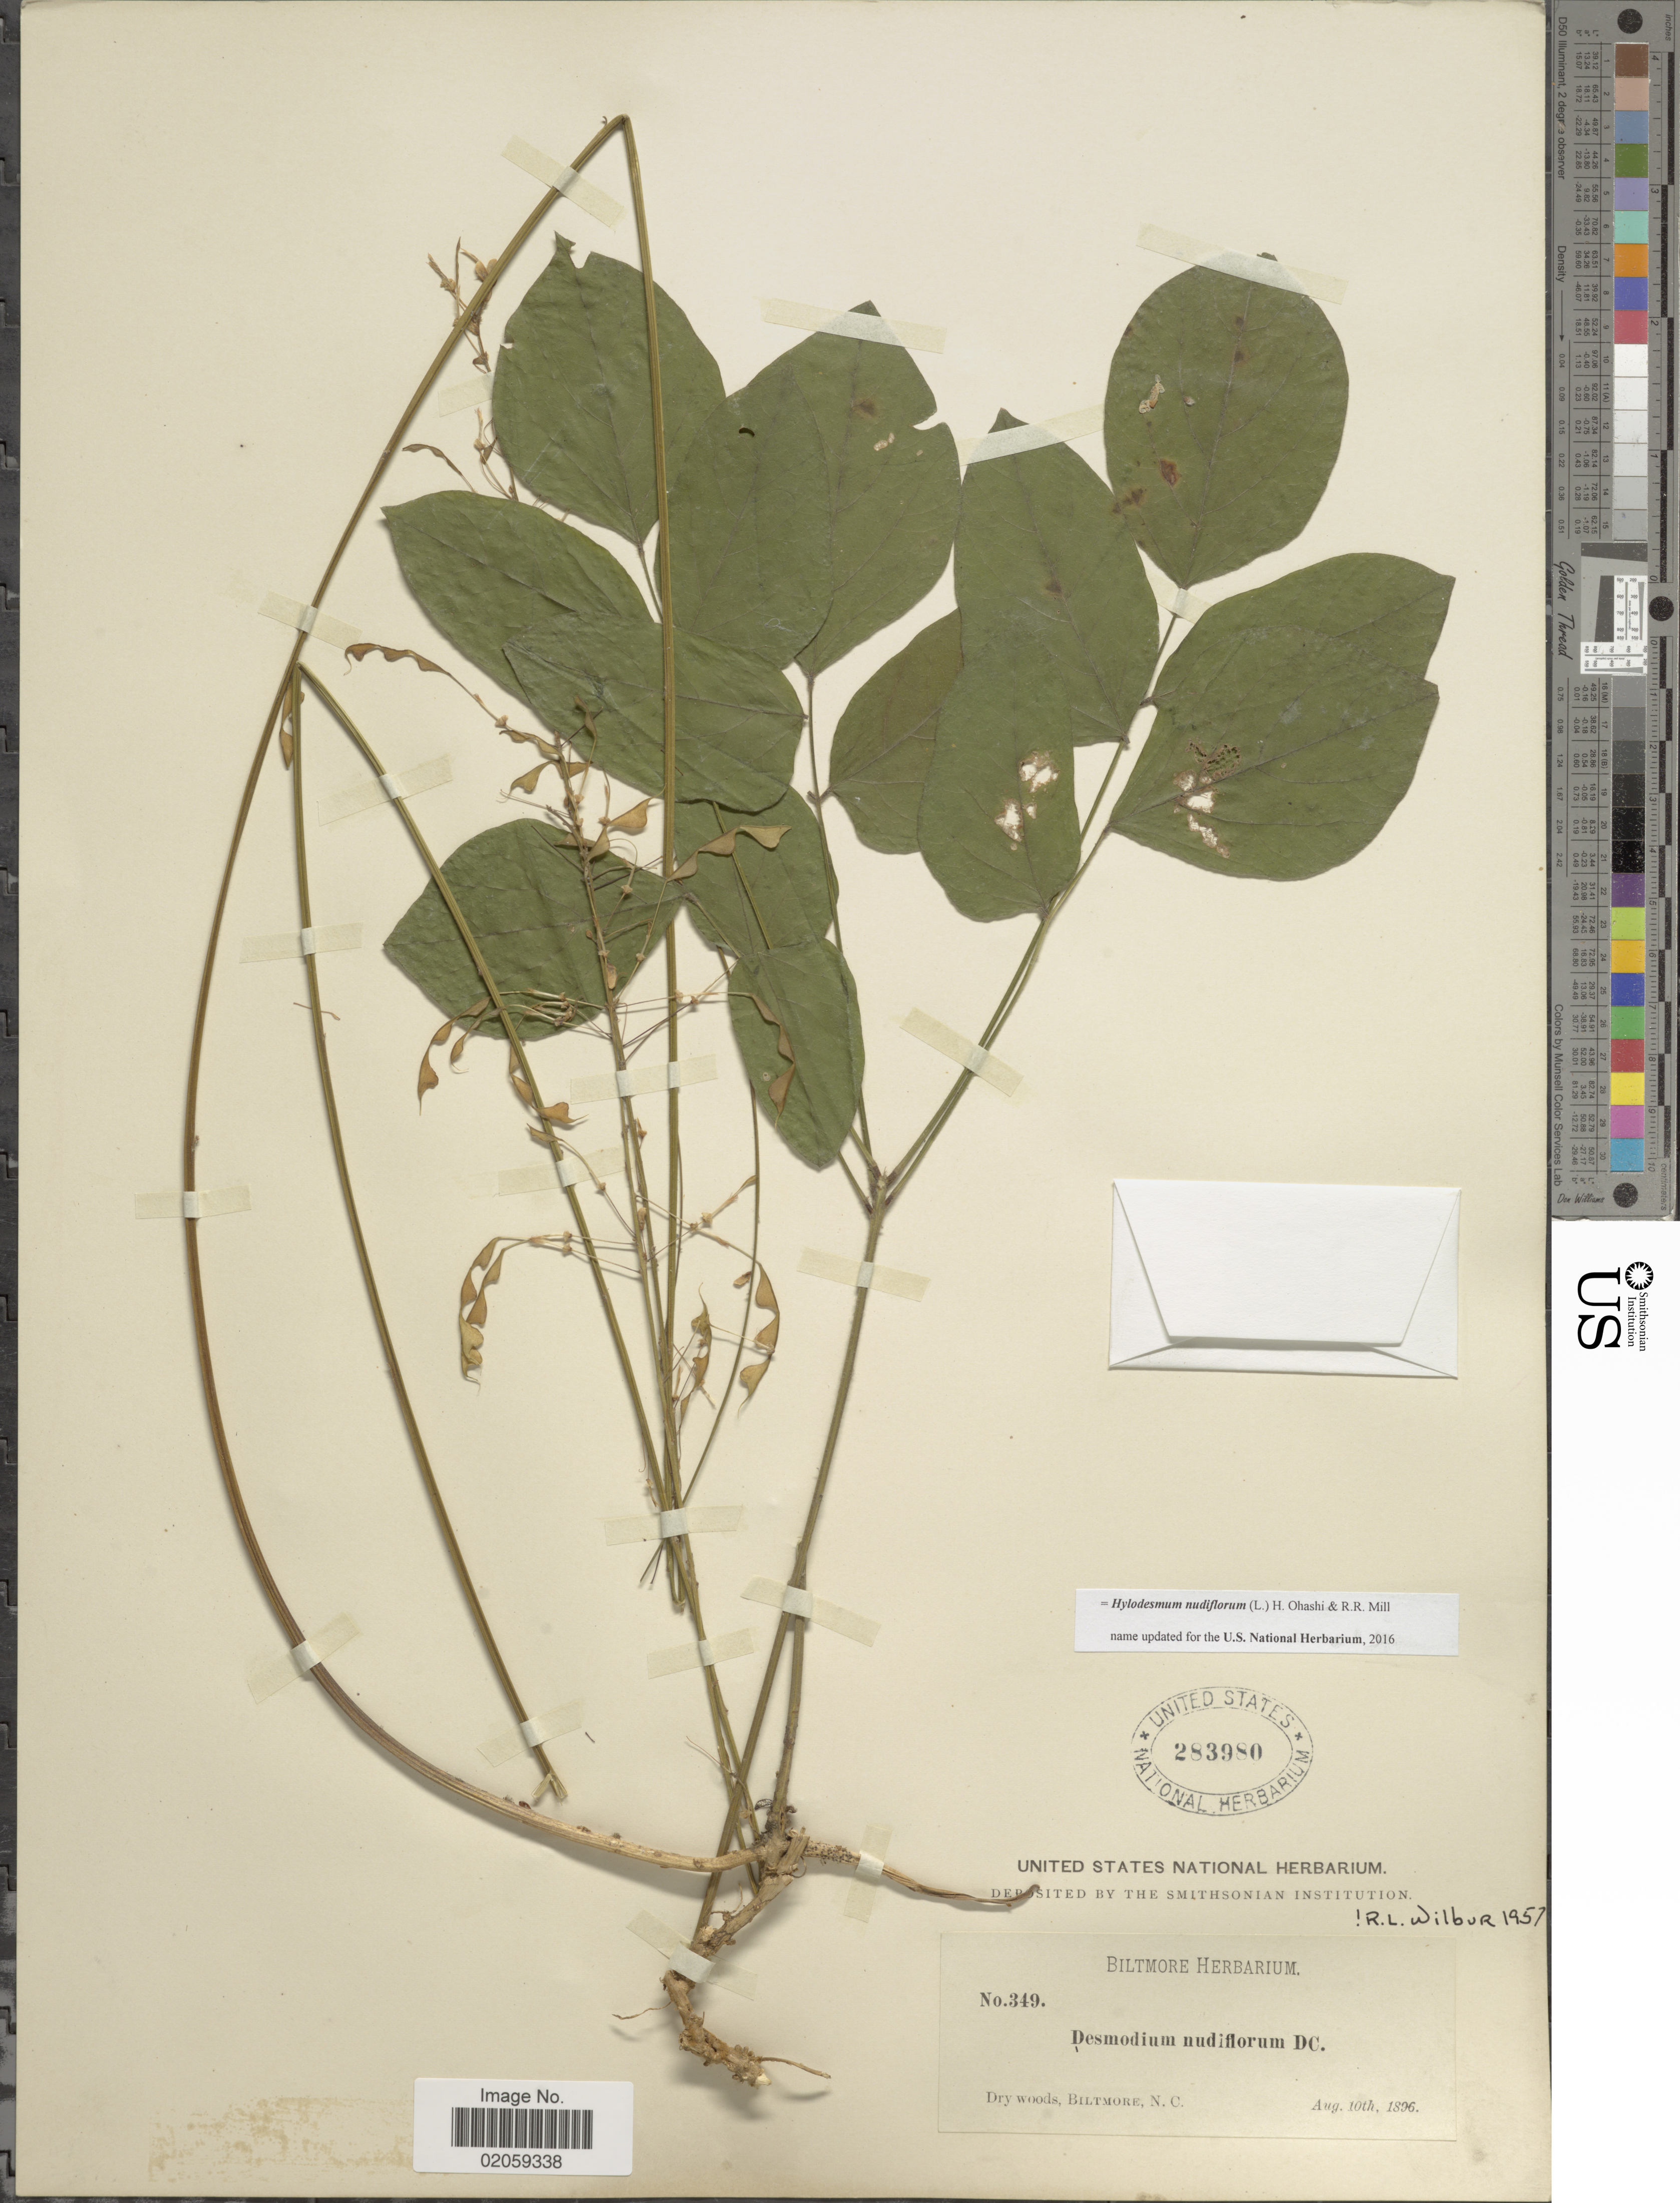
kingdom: Plantae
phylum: Tracheophyta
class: Magnoliopsida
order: Fabales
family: Fabaceae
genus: Hylodesmum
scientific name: Hylodesmum nudiflorum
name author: (L.) H. Ohashi & R.R. Mill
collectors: ex herb. Biltmore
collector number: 349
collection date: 1896-08-10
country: United States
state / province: North Carolina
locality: Bitmore, N.C.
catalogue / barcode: US 283980